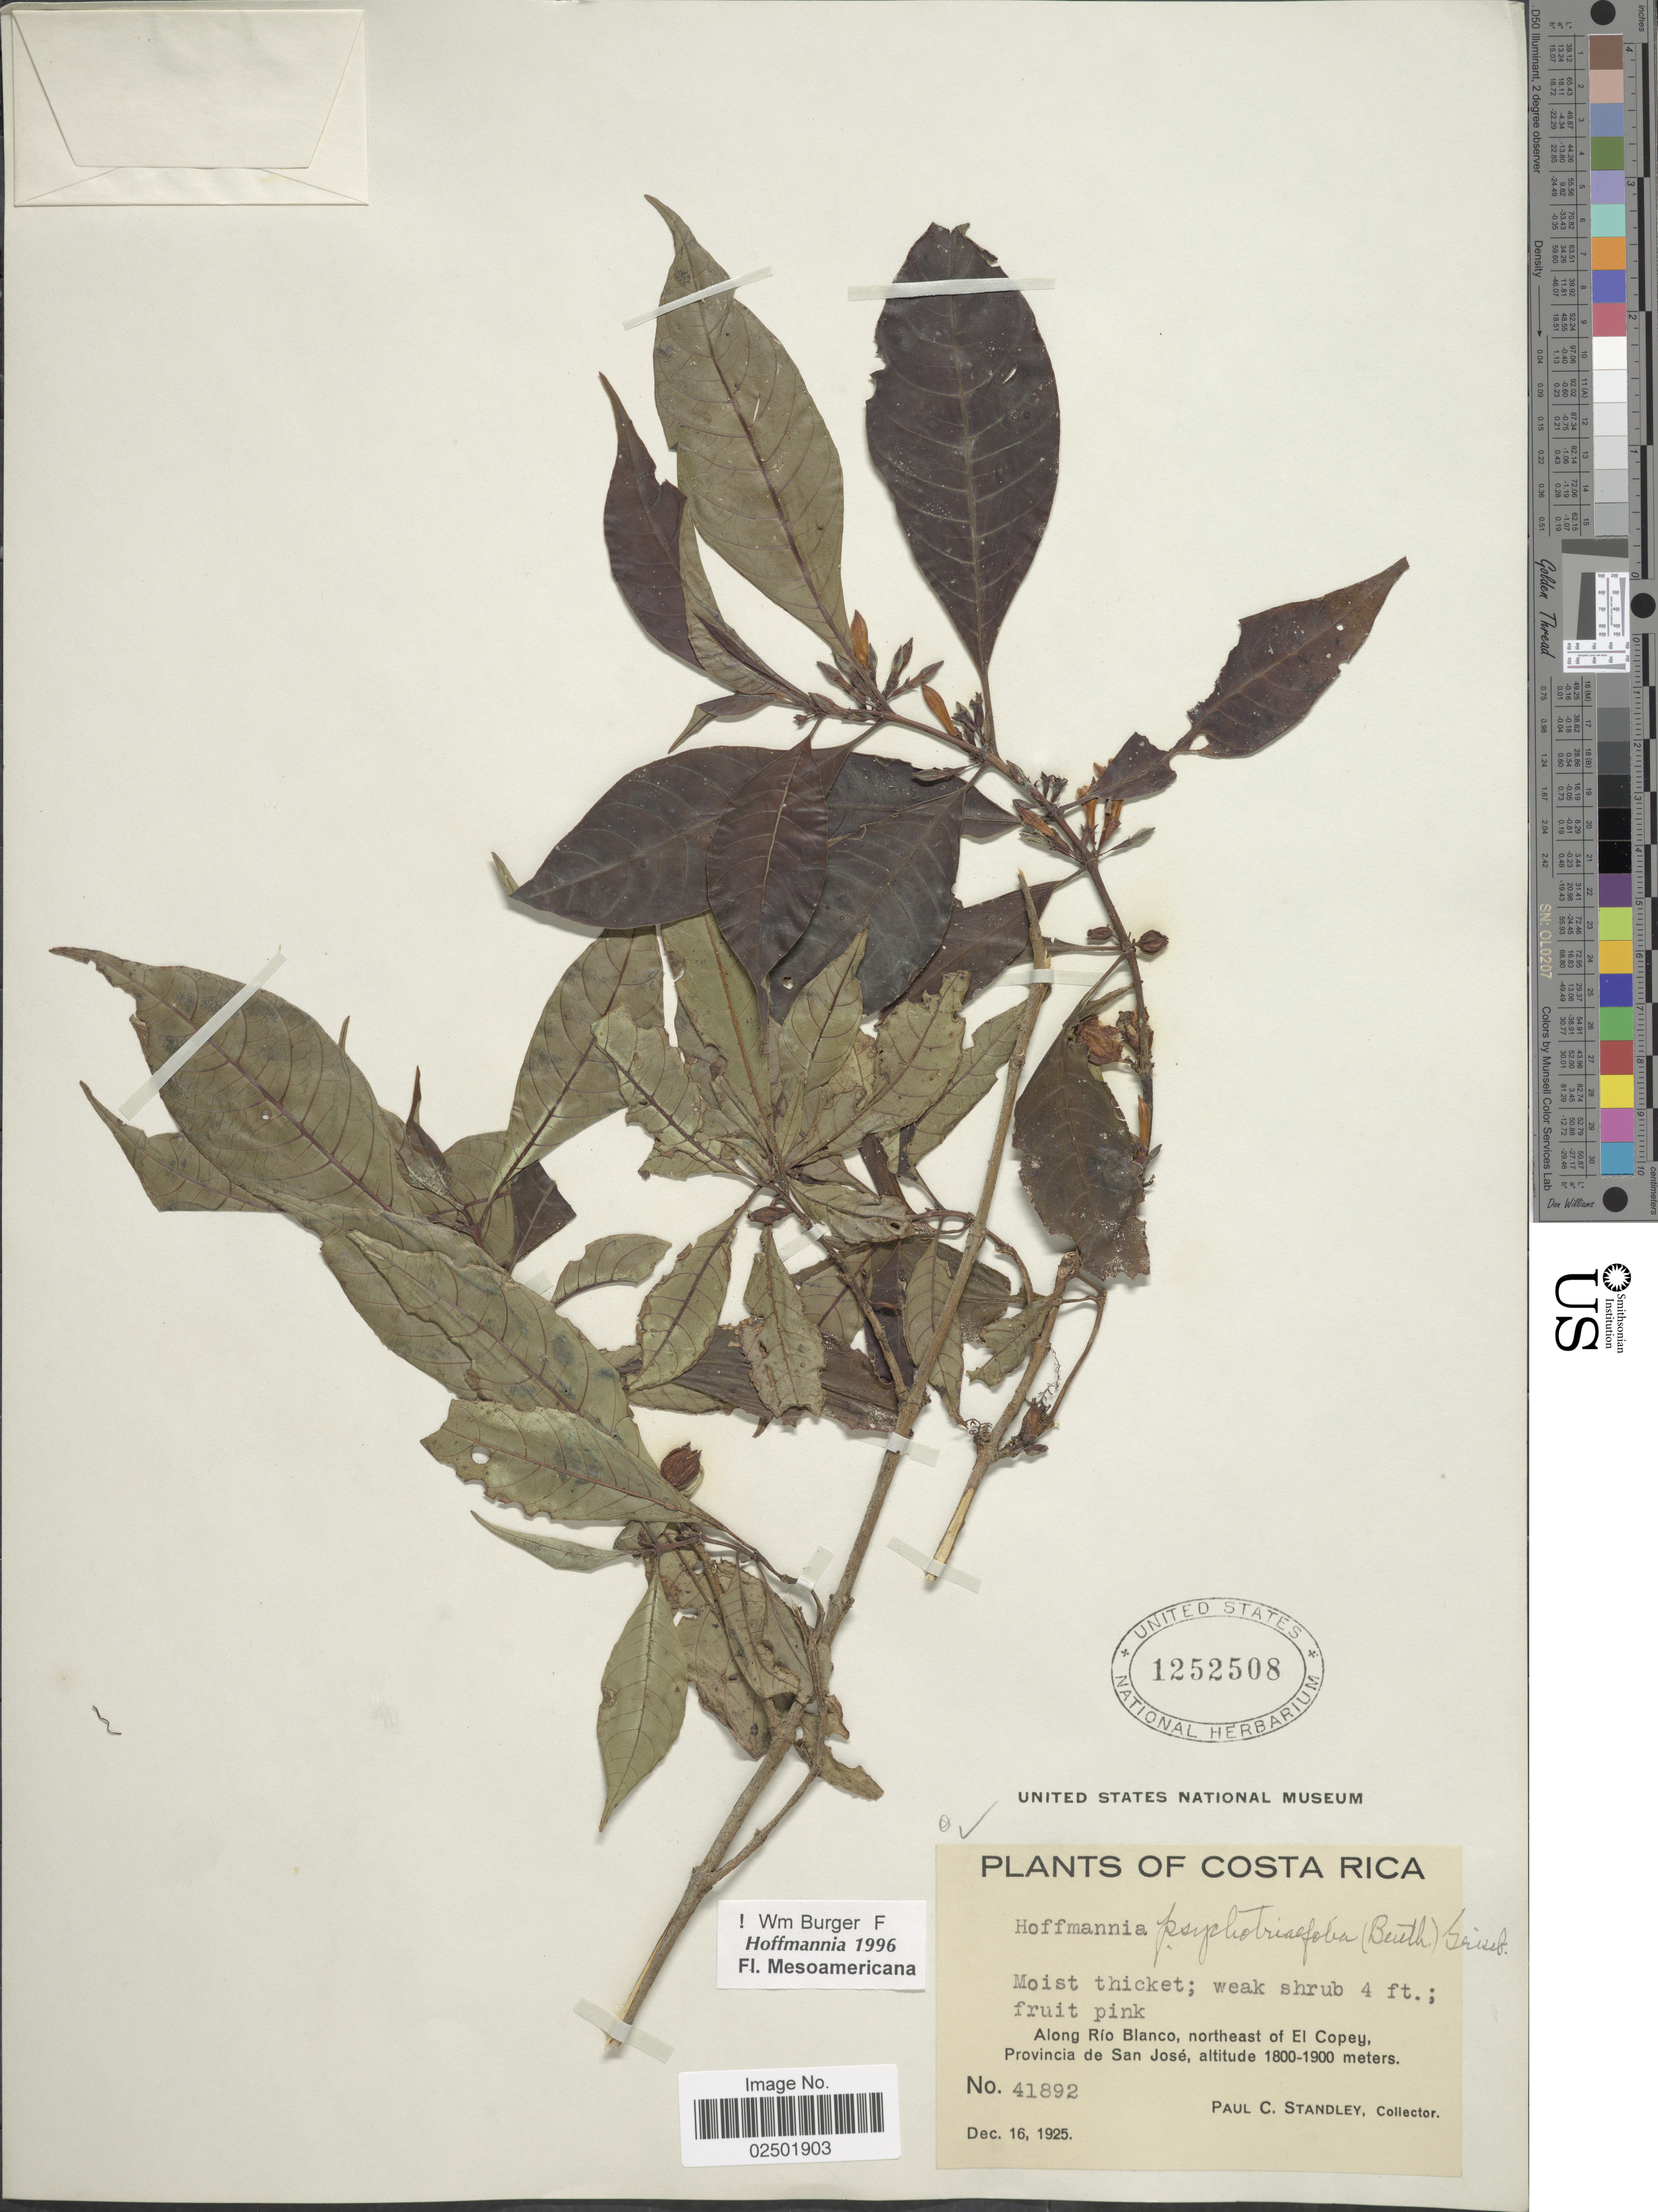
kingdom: Plantae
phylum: Tracheophyta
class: Magnoliopsida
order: Gentianales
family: Rubiaceae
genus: Hoffmannia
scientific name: Hoffmannia psychotriifolia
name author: (Benth.) Griseb.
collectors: P. C. Standley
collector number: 41892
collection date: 1925-12-16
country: Costa Rica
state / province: San José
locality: Along Río Blanco, northeast of El Copey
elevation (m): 1800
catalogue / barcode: US 1252508